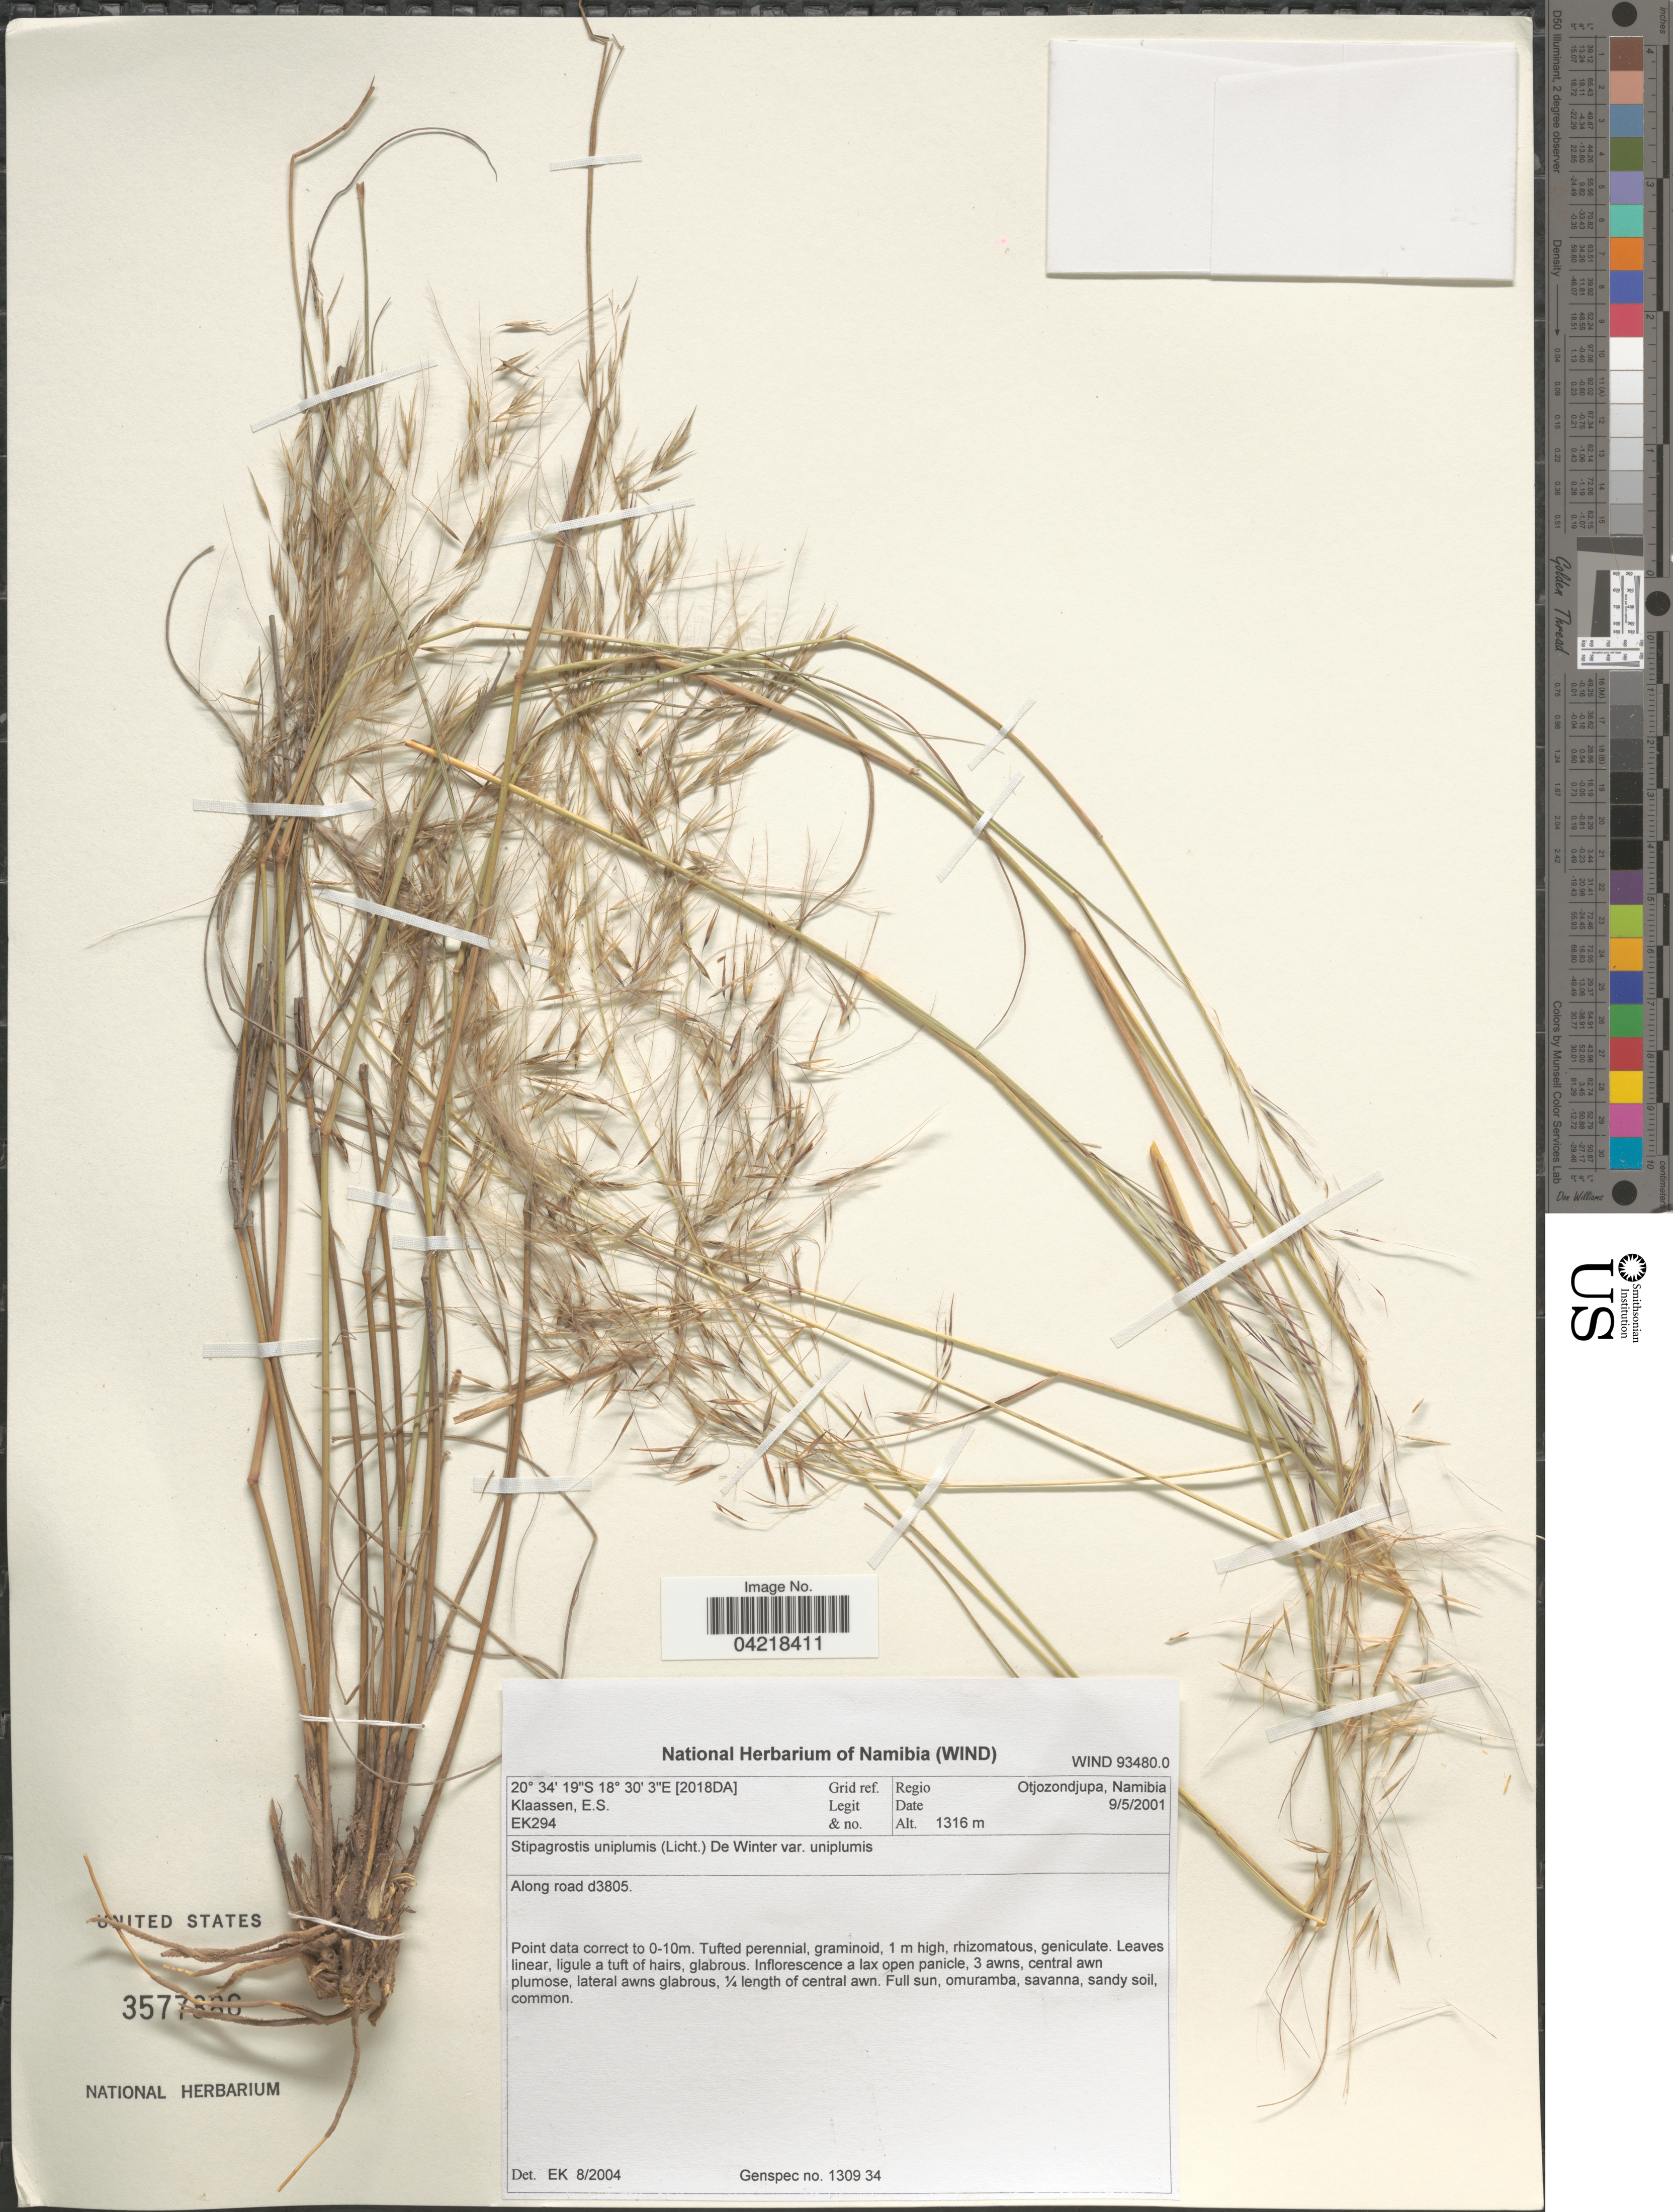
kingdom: Plantae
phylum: Tracheophyta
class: Liliopsida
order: Poales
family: Poaceae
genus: Stipagrostis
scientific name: Stipagrostis uniplumis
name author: (Licht.) De Winter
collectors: E. S. Klaassen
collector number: EK294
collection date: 2001-05-09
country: Namibia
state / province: Otjozondjupa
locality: Grif ref. [2018DA]. Regio Othozondjupa, Namibia. Along road d3805.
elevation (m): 1316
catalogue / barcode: US 3577880